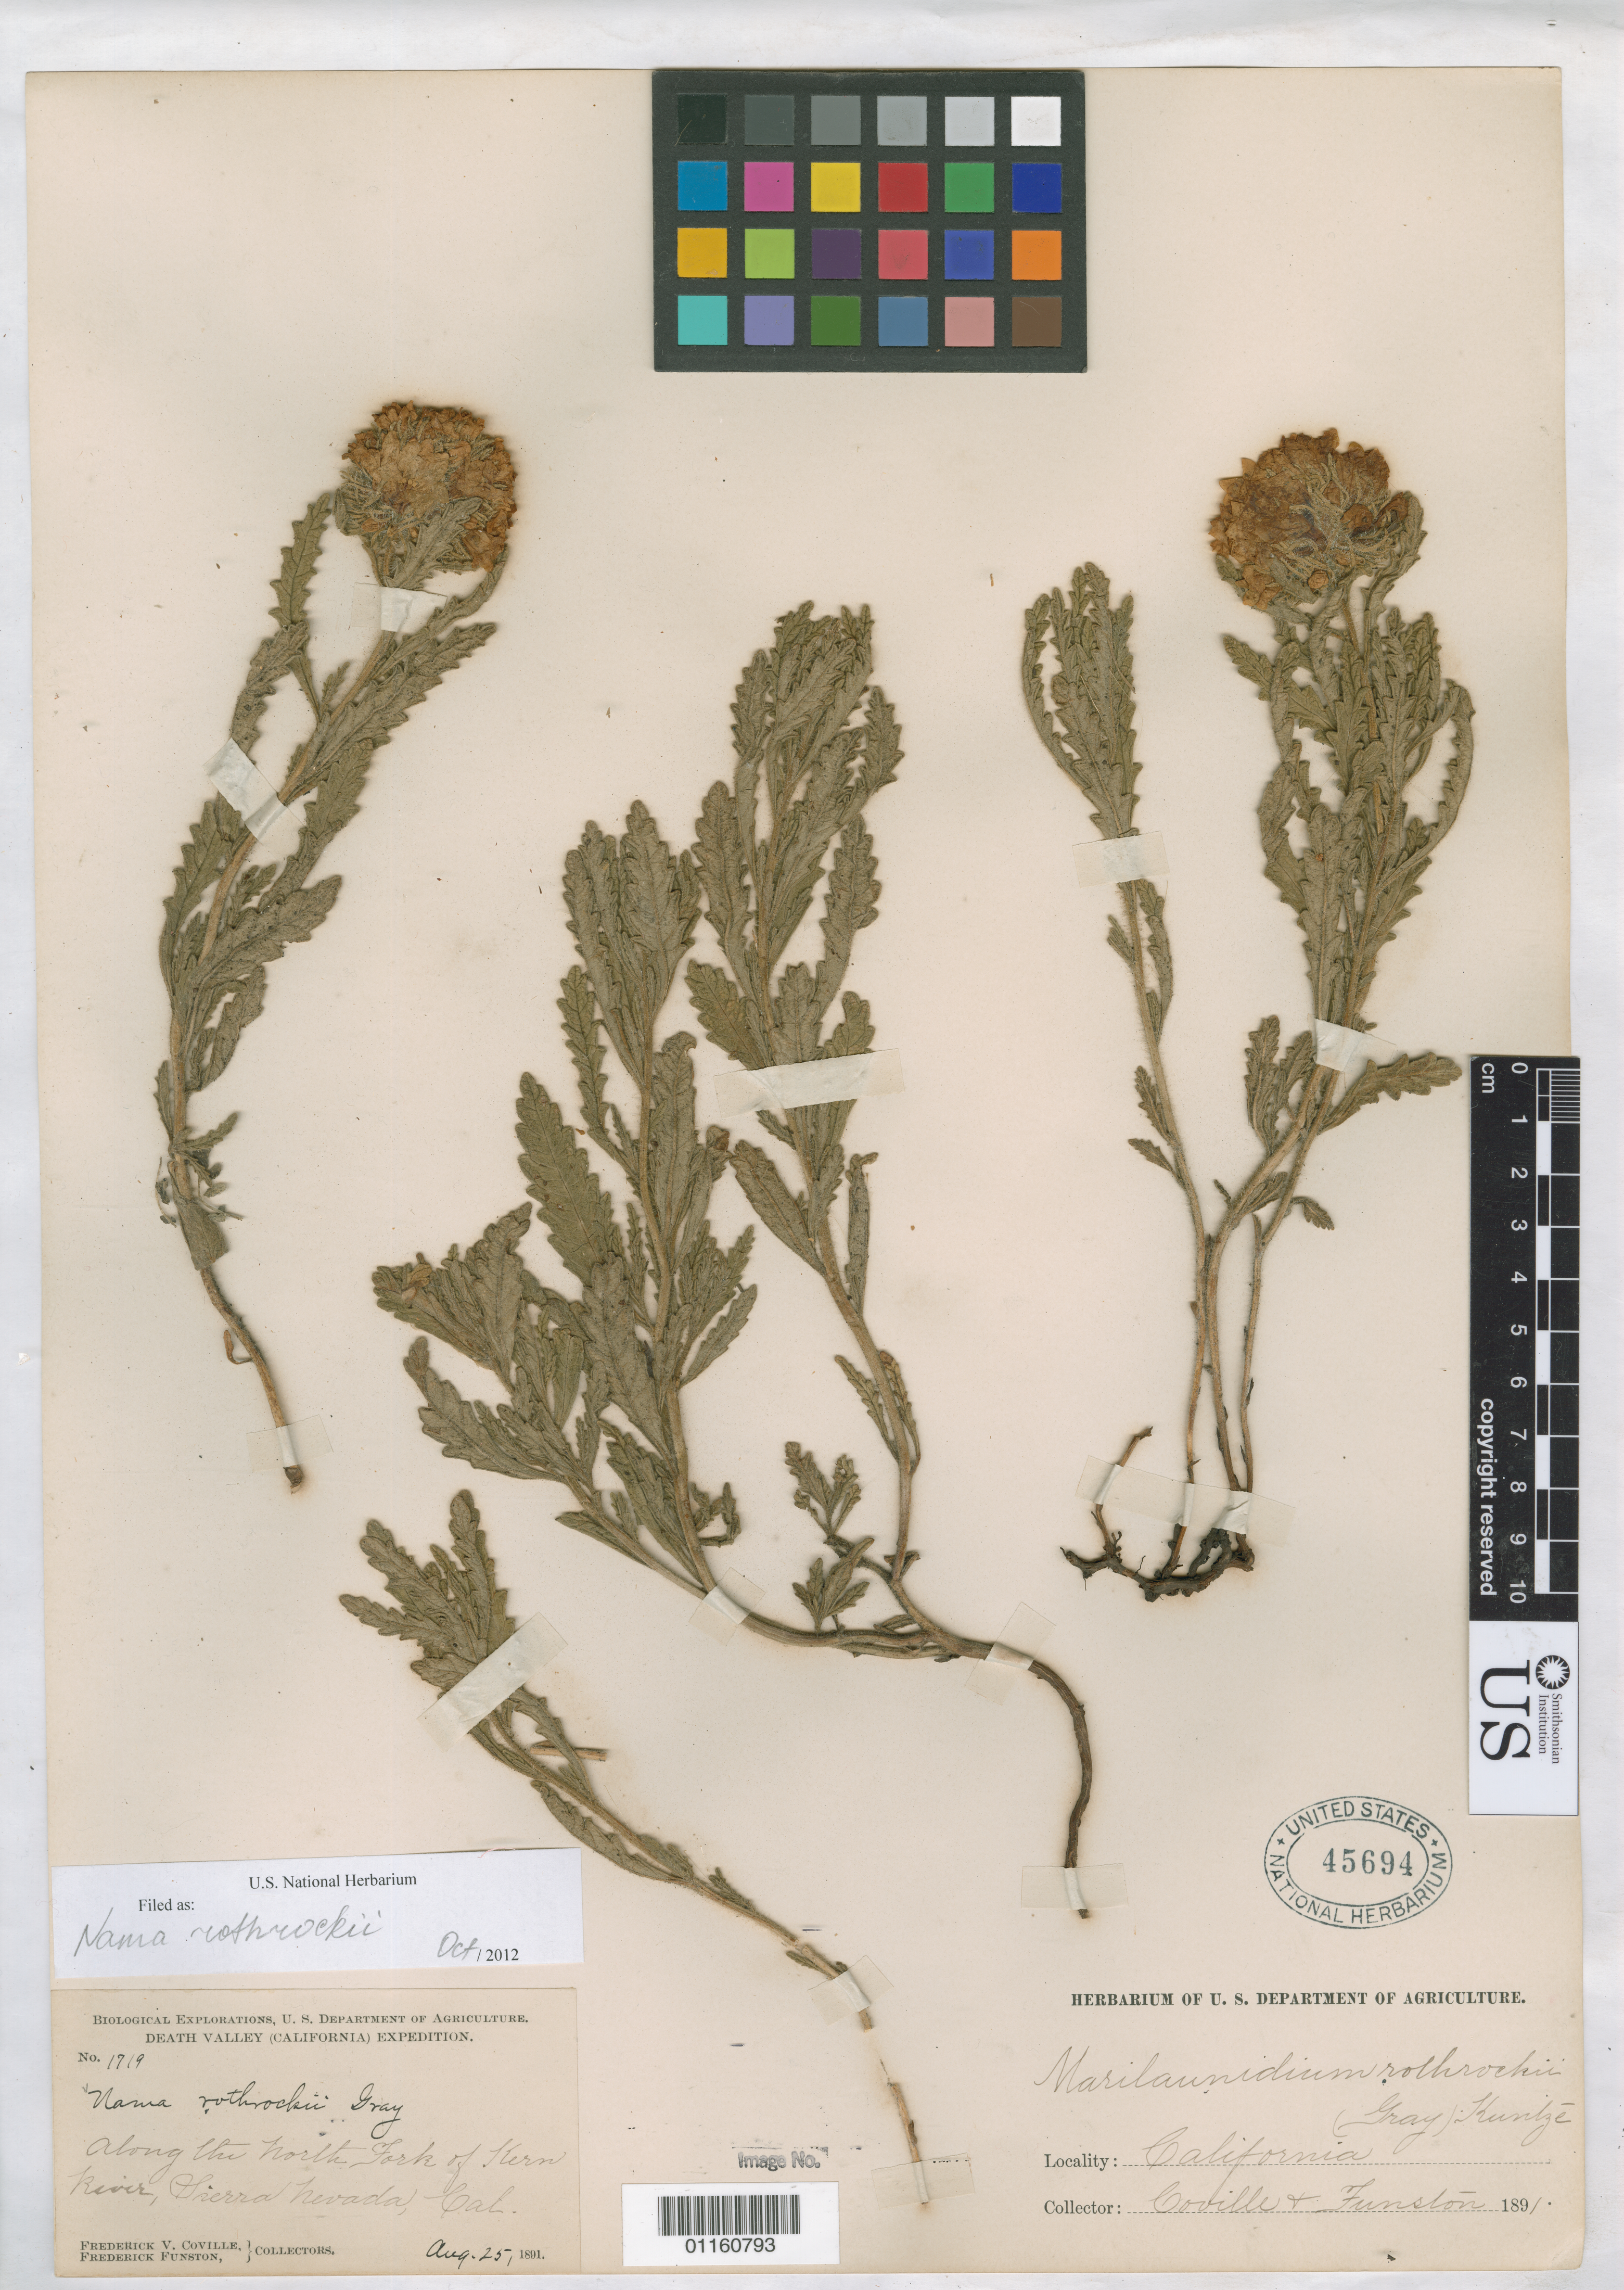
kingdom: Plantae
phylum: Tracheophyta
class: Magnoliopsida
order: Boraginales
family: Namaceae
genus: Nama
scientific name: Nama rothrockii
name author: A. Gray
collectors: F. V. Coville & F. Funston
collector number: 1719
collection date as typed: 25 Aug 1891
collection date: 1891-08-25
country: United States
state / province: California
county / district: Kern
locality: Along the north Fork of Kern River, Sierra Nevada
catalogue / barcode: US 45694